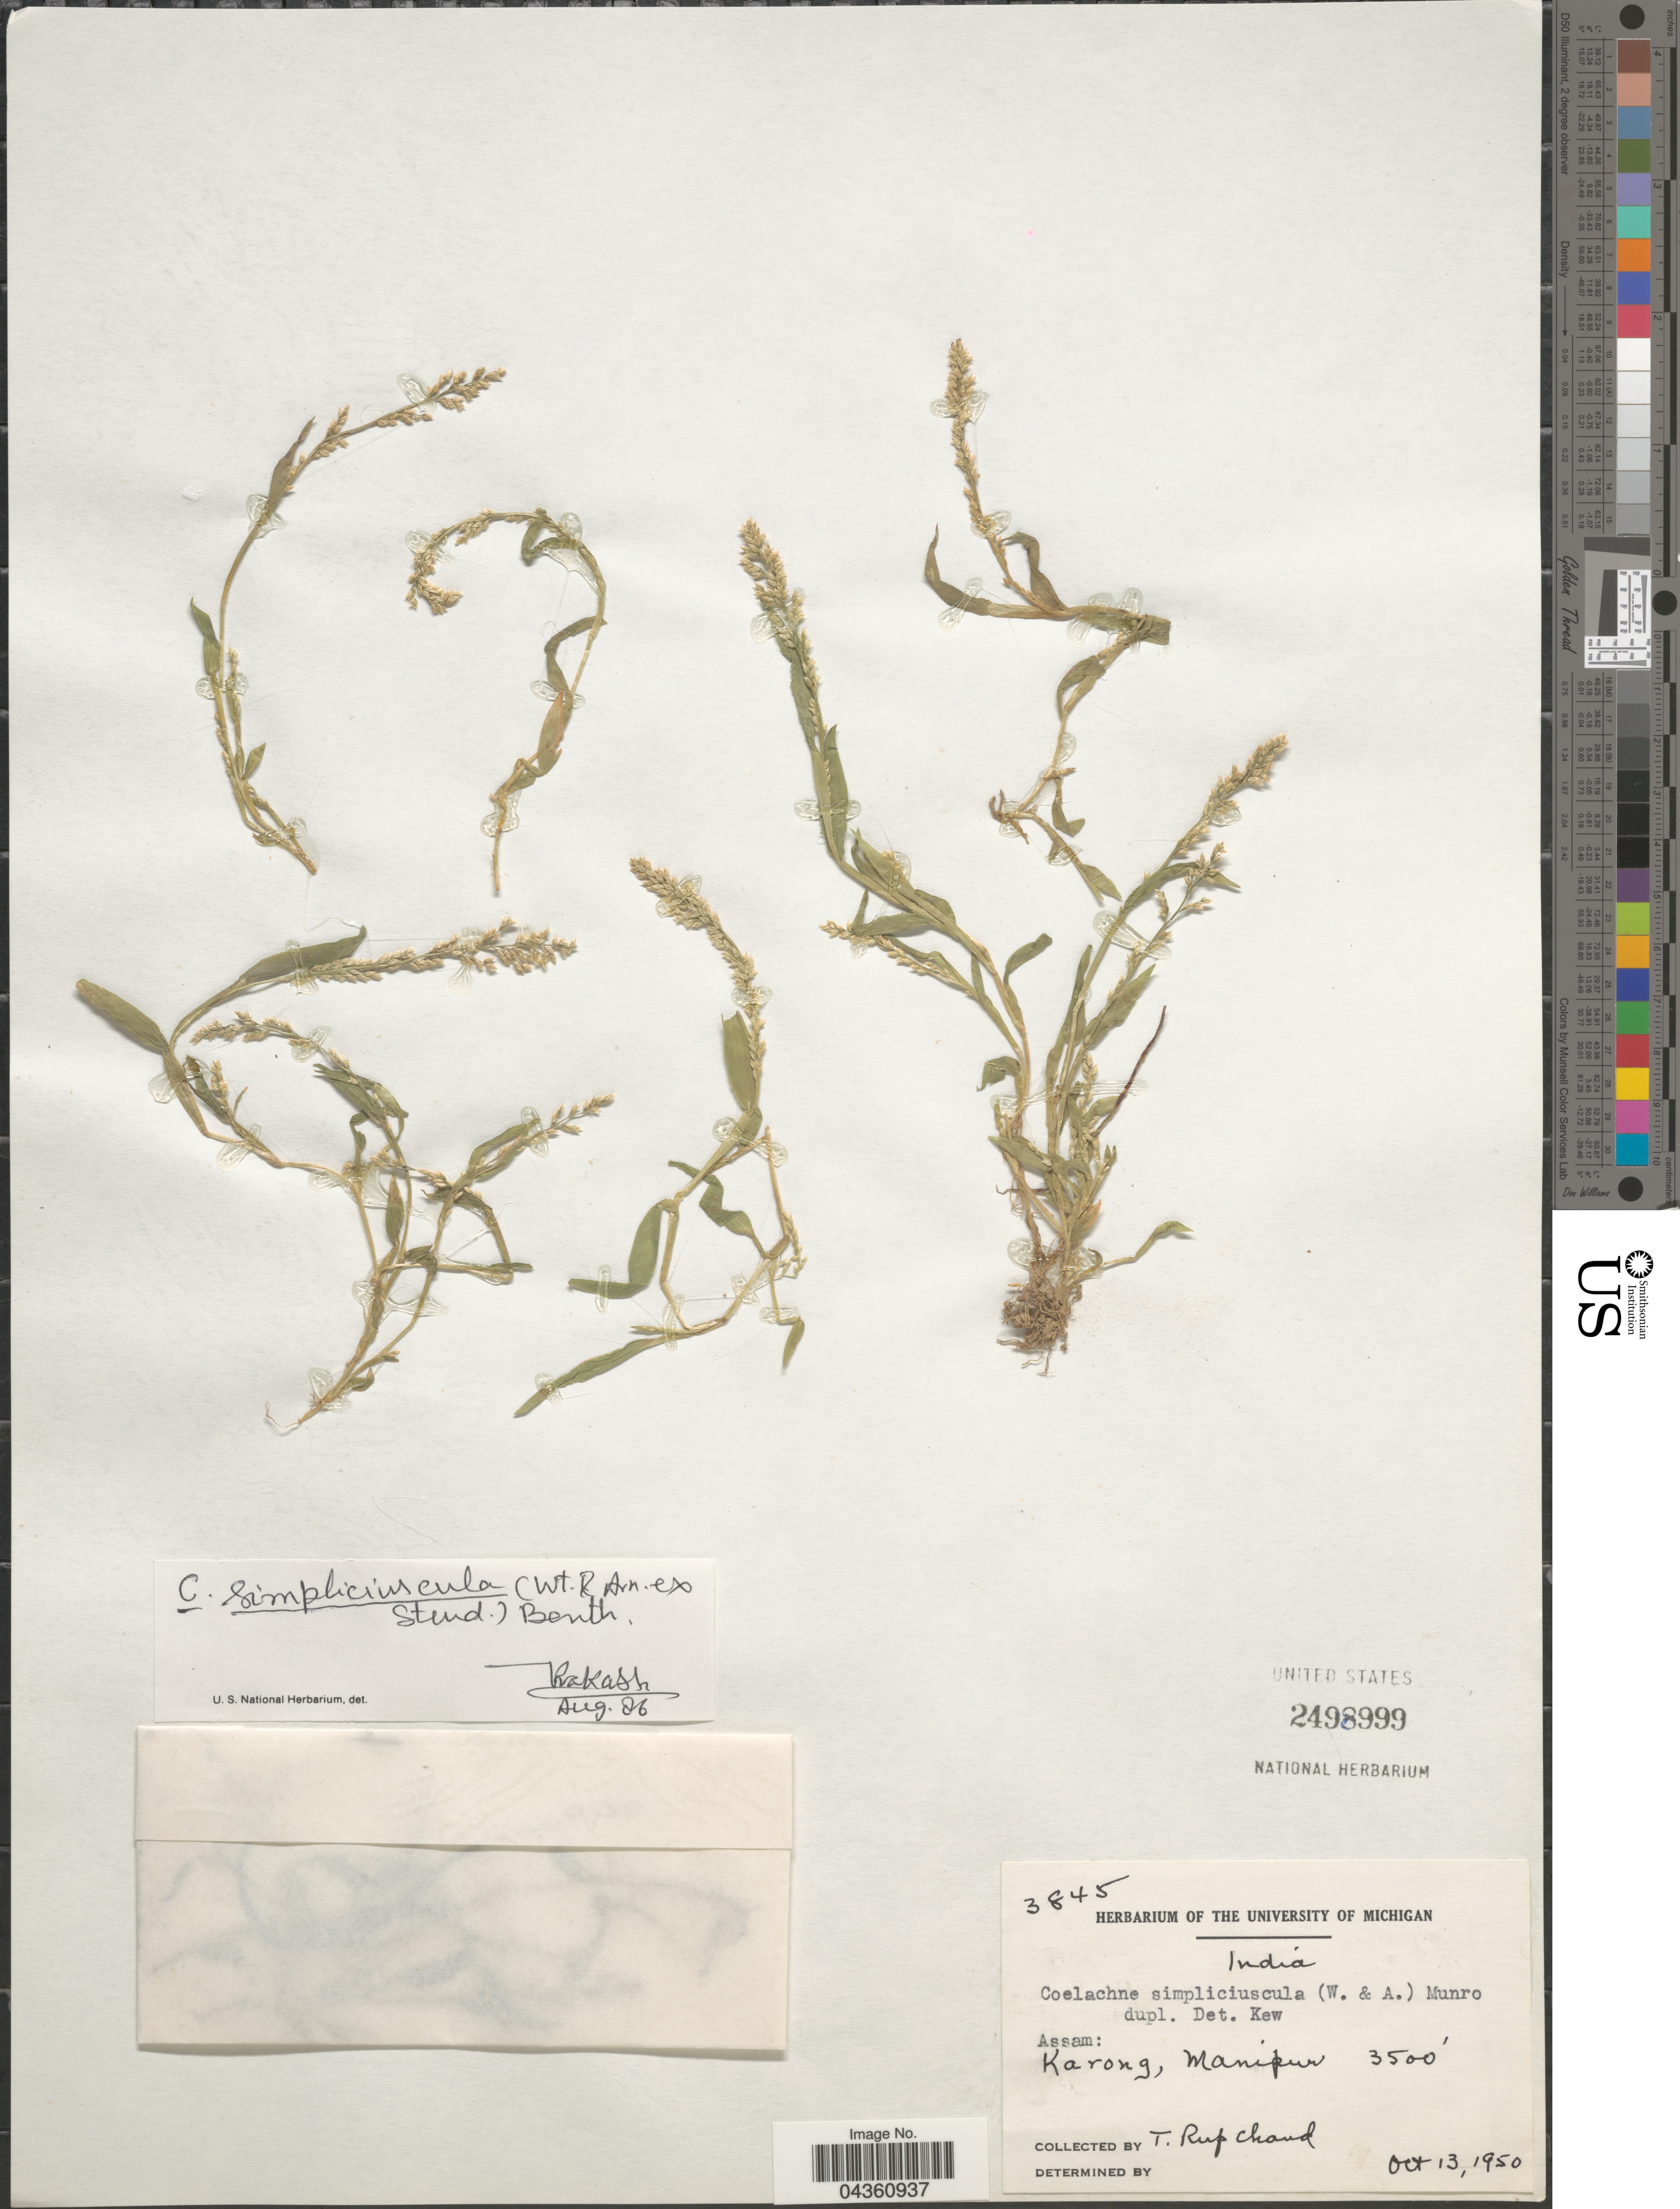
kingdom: Plantae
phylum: Tracheophyta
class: Liliopsida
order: Poales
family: Poaceae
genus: Coelachne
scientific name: Coelachne simpliciuscula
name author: (Wight & Arn. ex Steud.) Munro ex Benth.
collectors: T. R. Chand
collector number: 3845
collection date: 1950-10-13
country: India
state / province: Manipur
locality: Karong, Manipur.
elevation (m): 1067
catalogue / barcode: US 2498999